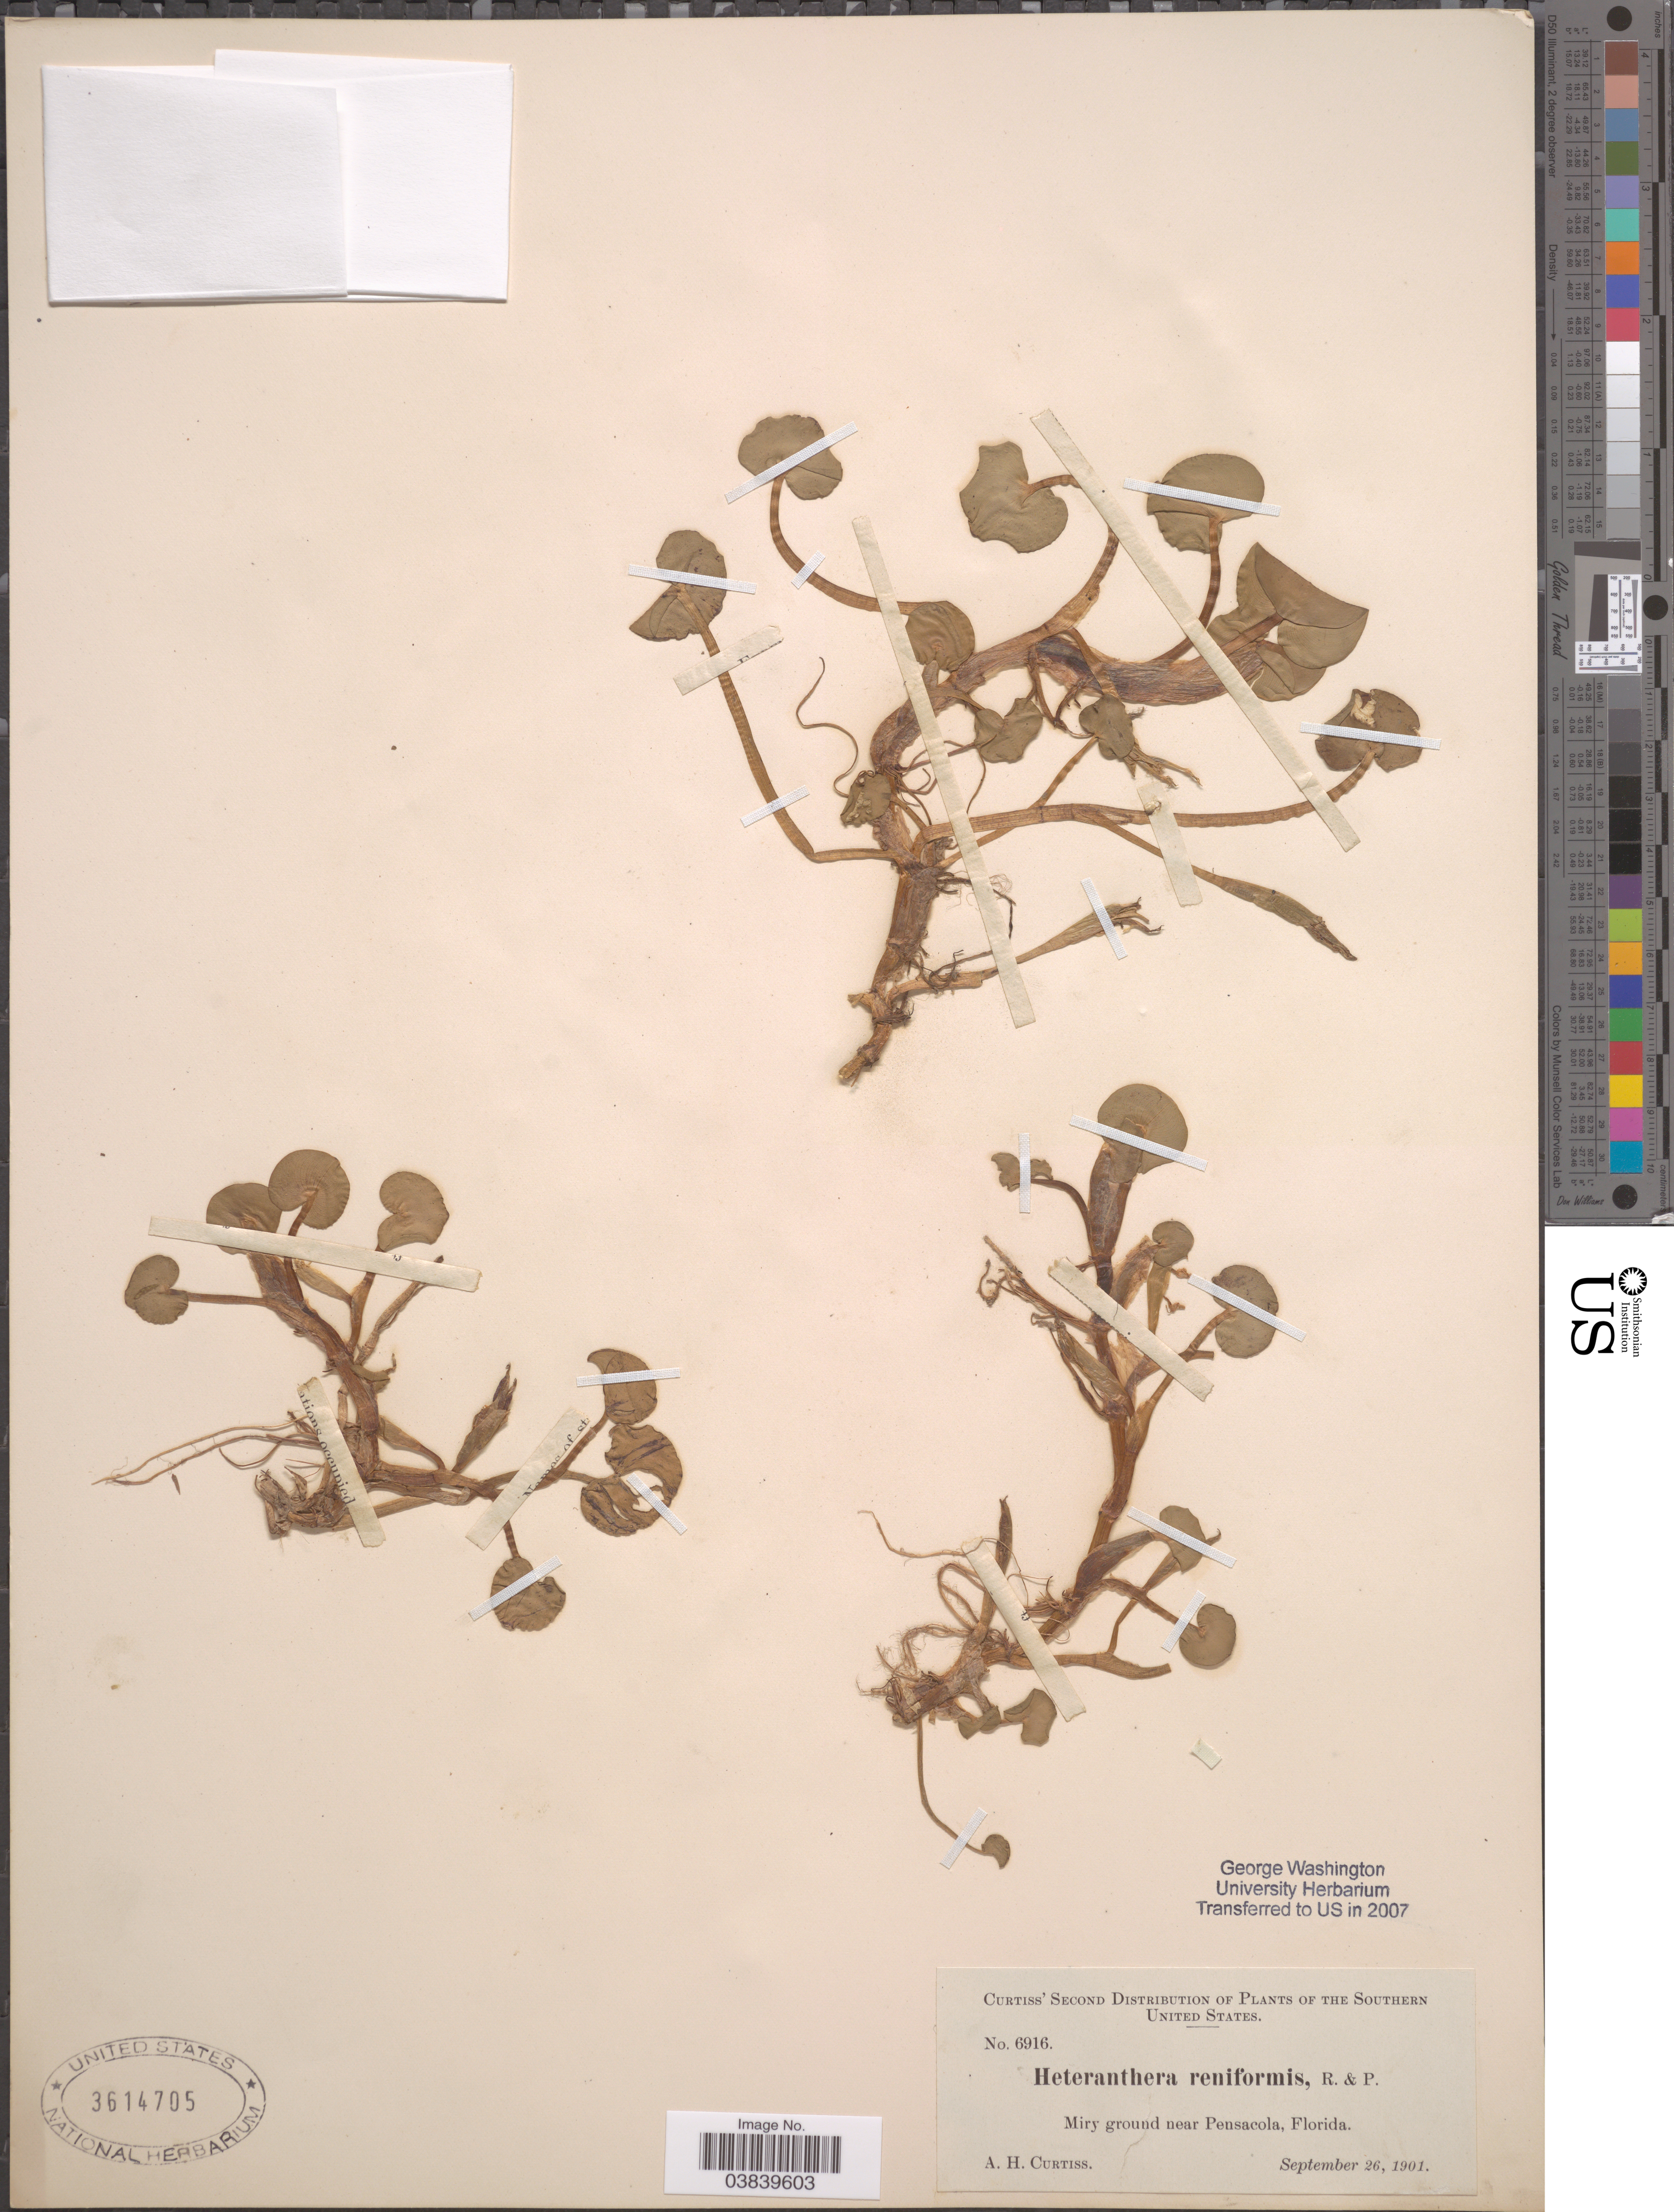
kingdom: Plantae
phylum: Tracheophyta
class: Liliopsida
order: Commelinales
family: Pontederiaceae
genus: Heteranthera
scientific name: Heteranthera reniformis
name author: Ruiz & Pav.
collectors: A. H. Curtiss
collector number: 6916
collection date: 1901-09-26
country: United States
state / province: Florida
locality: The Southern United States. Near Pensacola.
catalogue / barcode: US 3614705